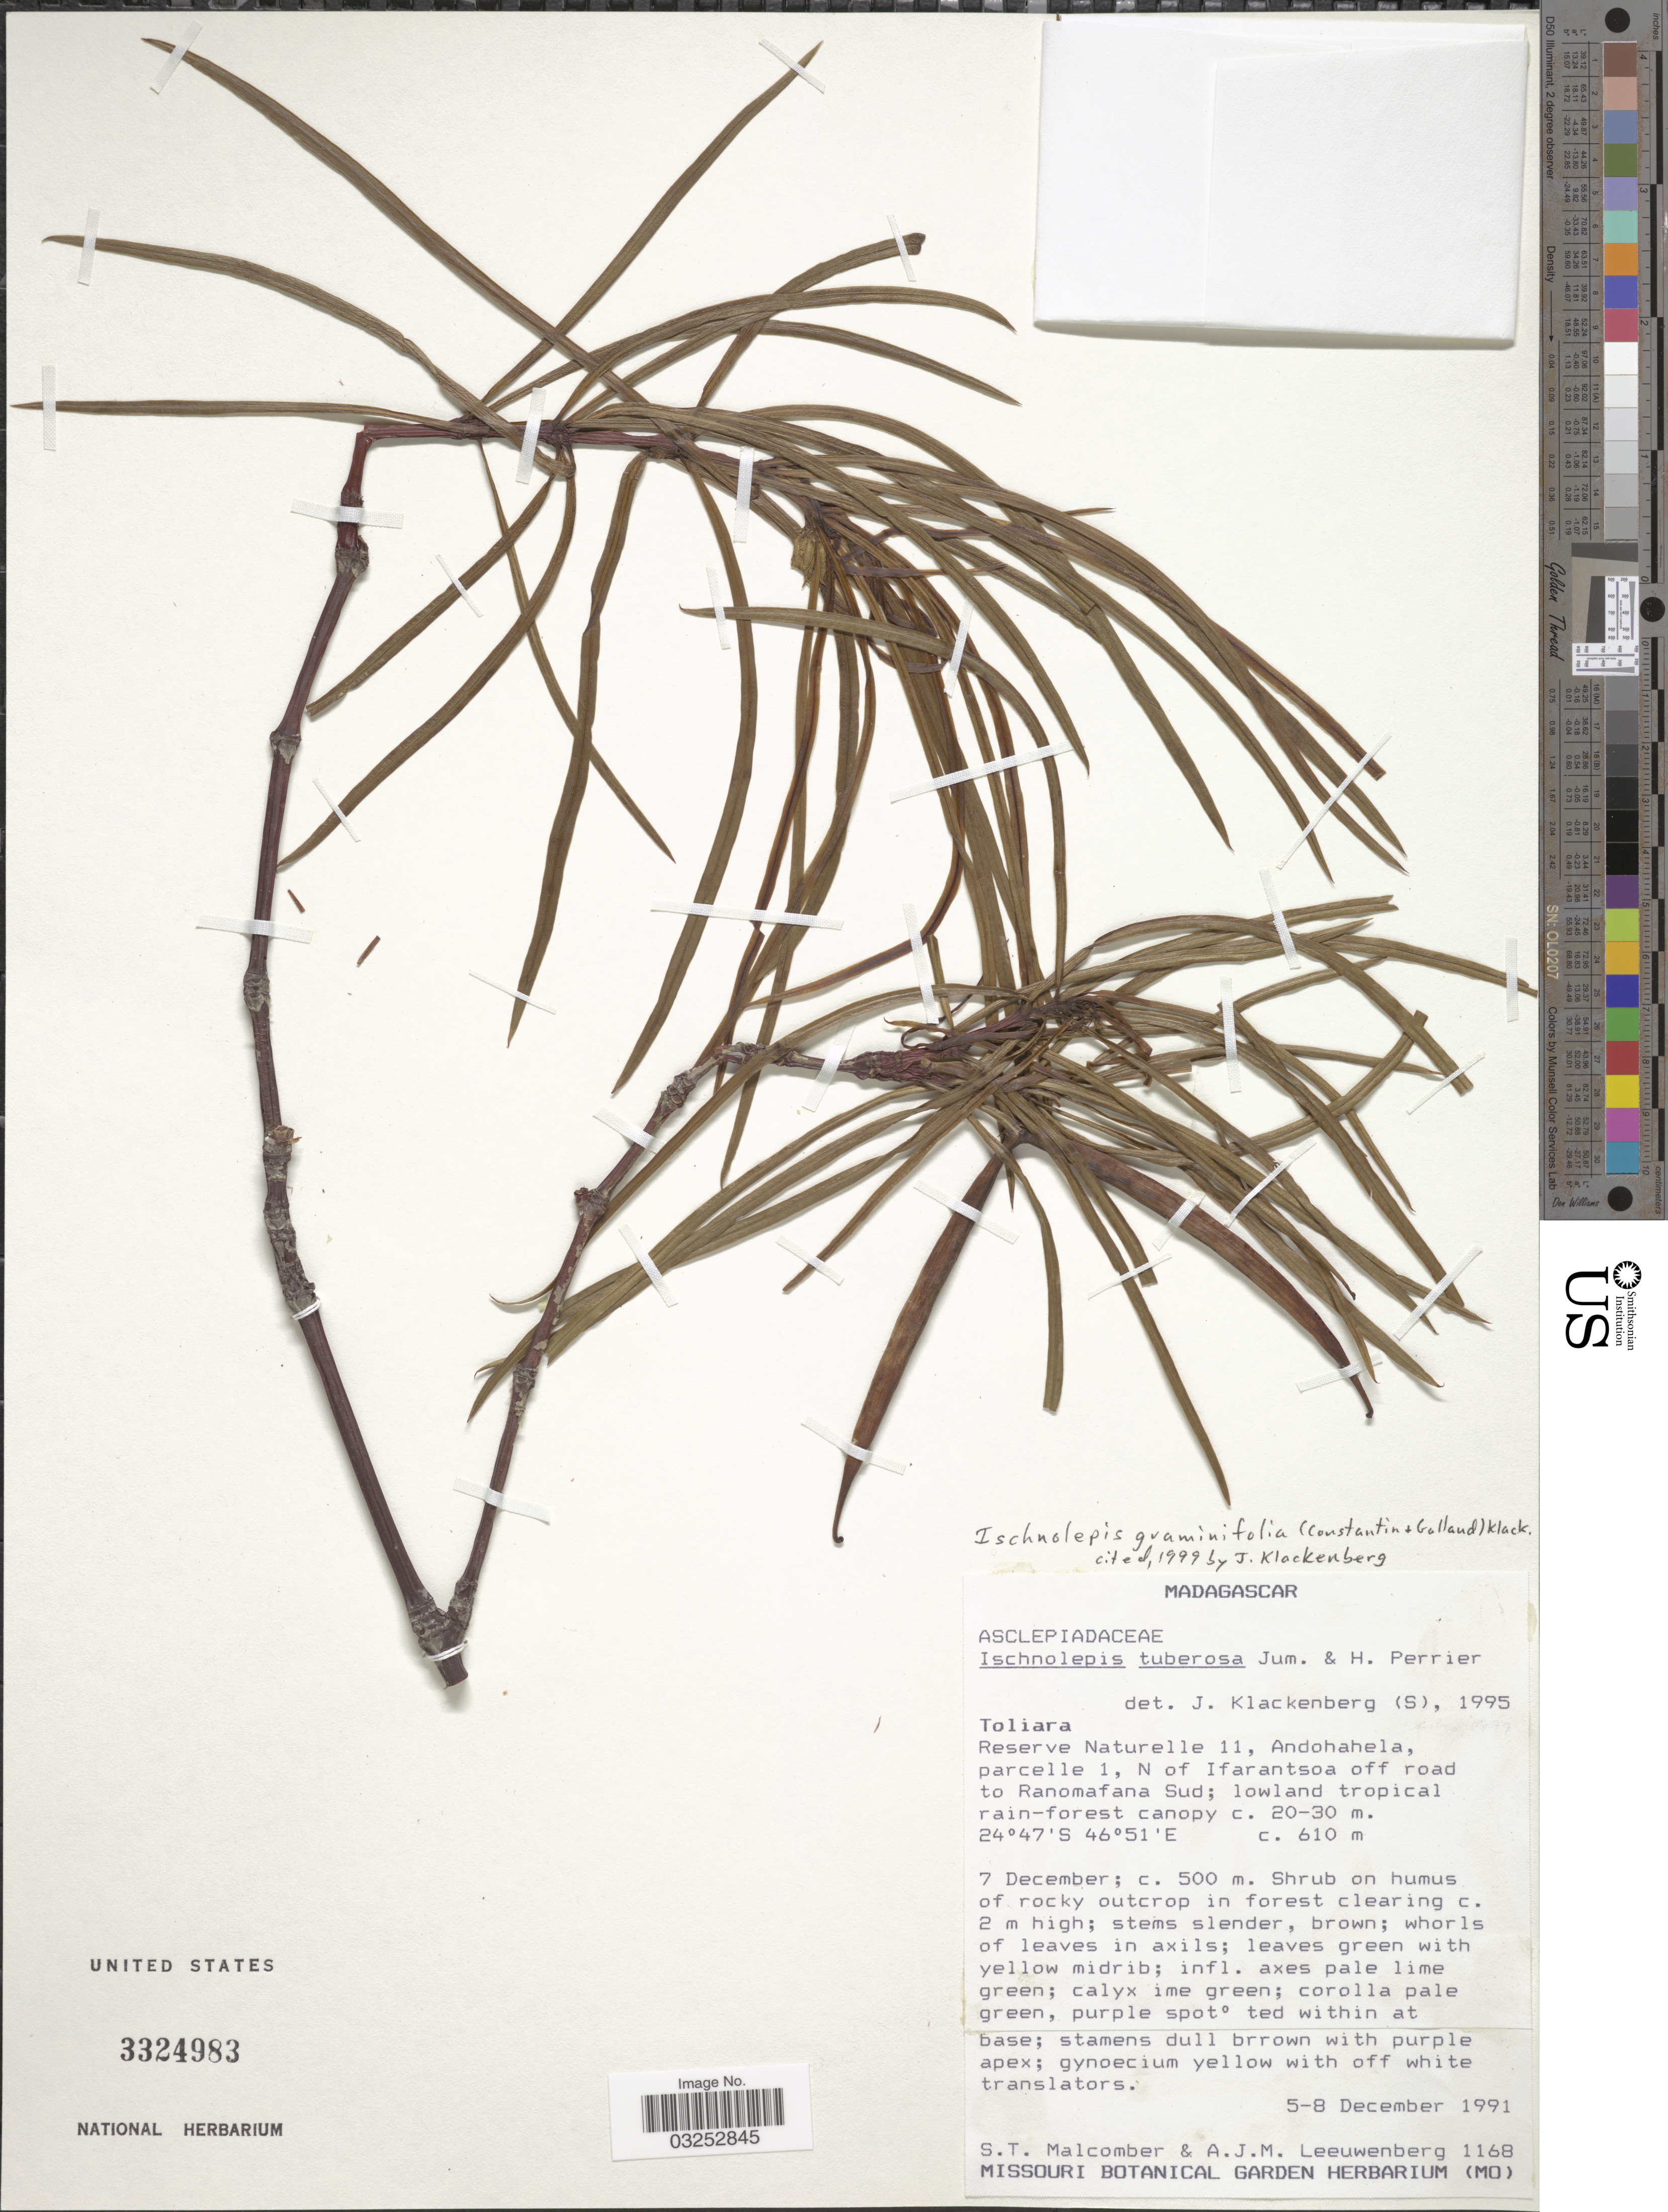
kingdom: Plantae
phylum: Tracheophyta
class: Magnoliopsida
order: Gentianales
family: Apocynaceae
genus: Ischnolepis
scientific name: Ischnolepis graminifolia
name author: (Costantin & Gallaud) Klack.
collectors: S. T. Malcomber & A. J. M. Leeuwenberg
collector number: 1168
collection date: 1991-12-05/1991-12-08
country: Madagascar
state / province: Anosy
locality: Reserve Naturelle 11, Andohahela, parcelle 1, N of Ifarantsoa off road to Ranomafana Sud; lowland tropical rain-forest canopy.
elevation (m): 610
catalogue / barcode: US 3324983